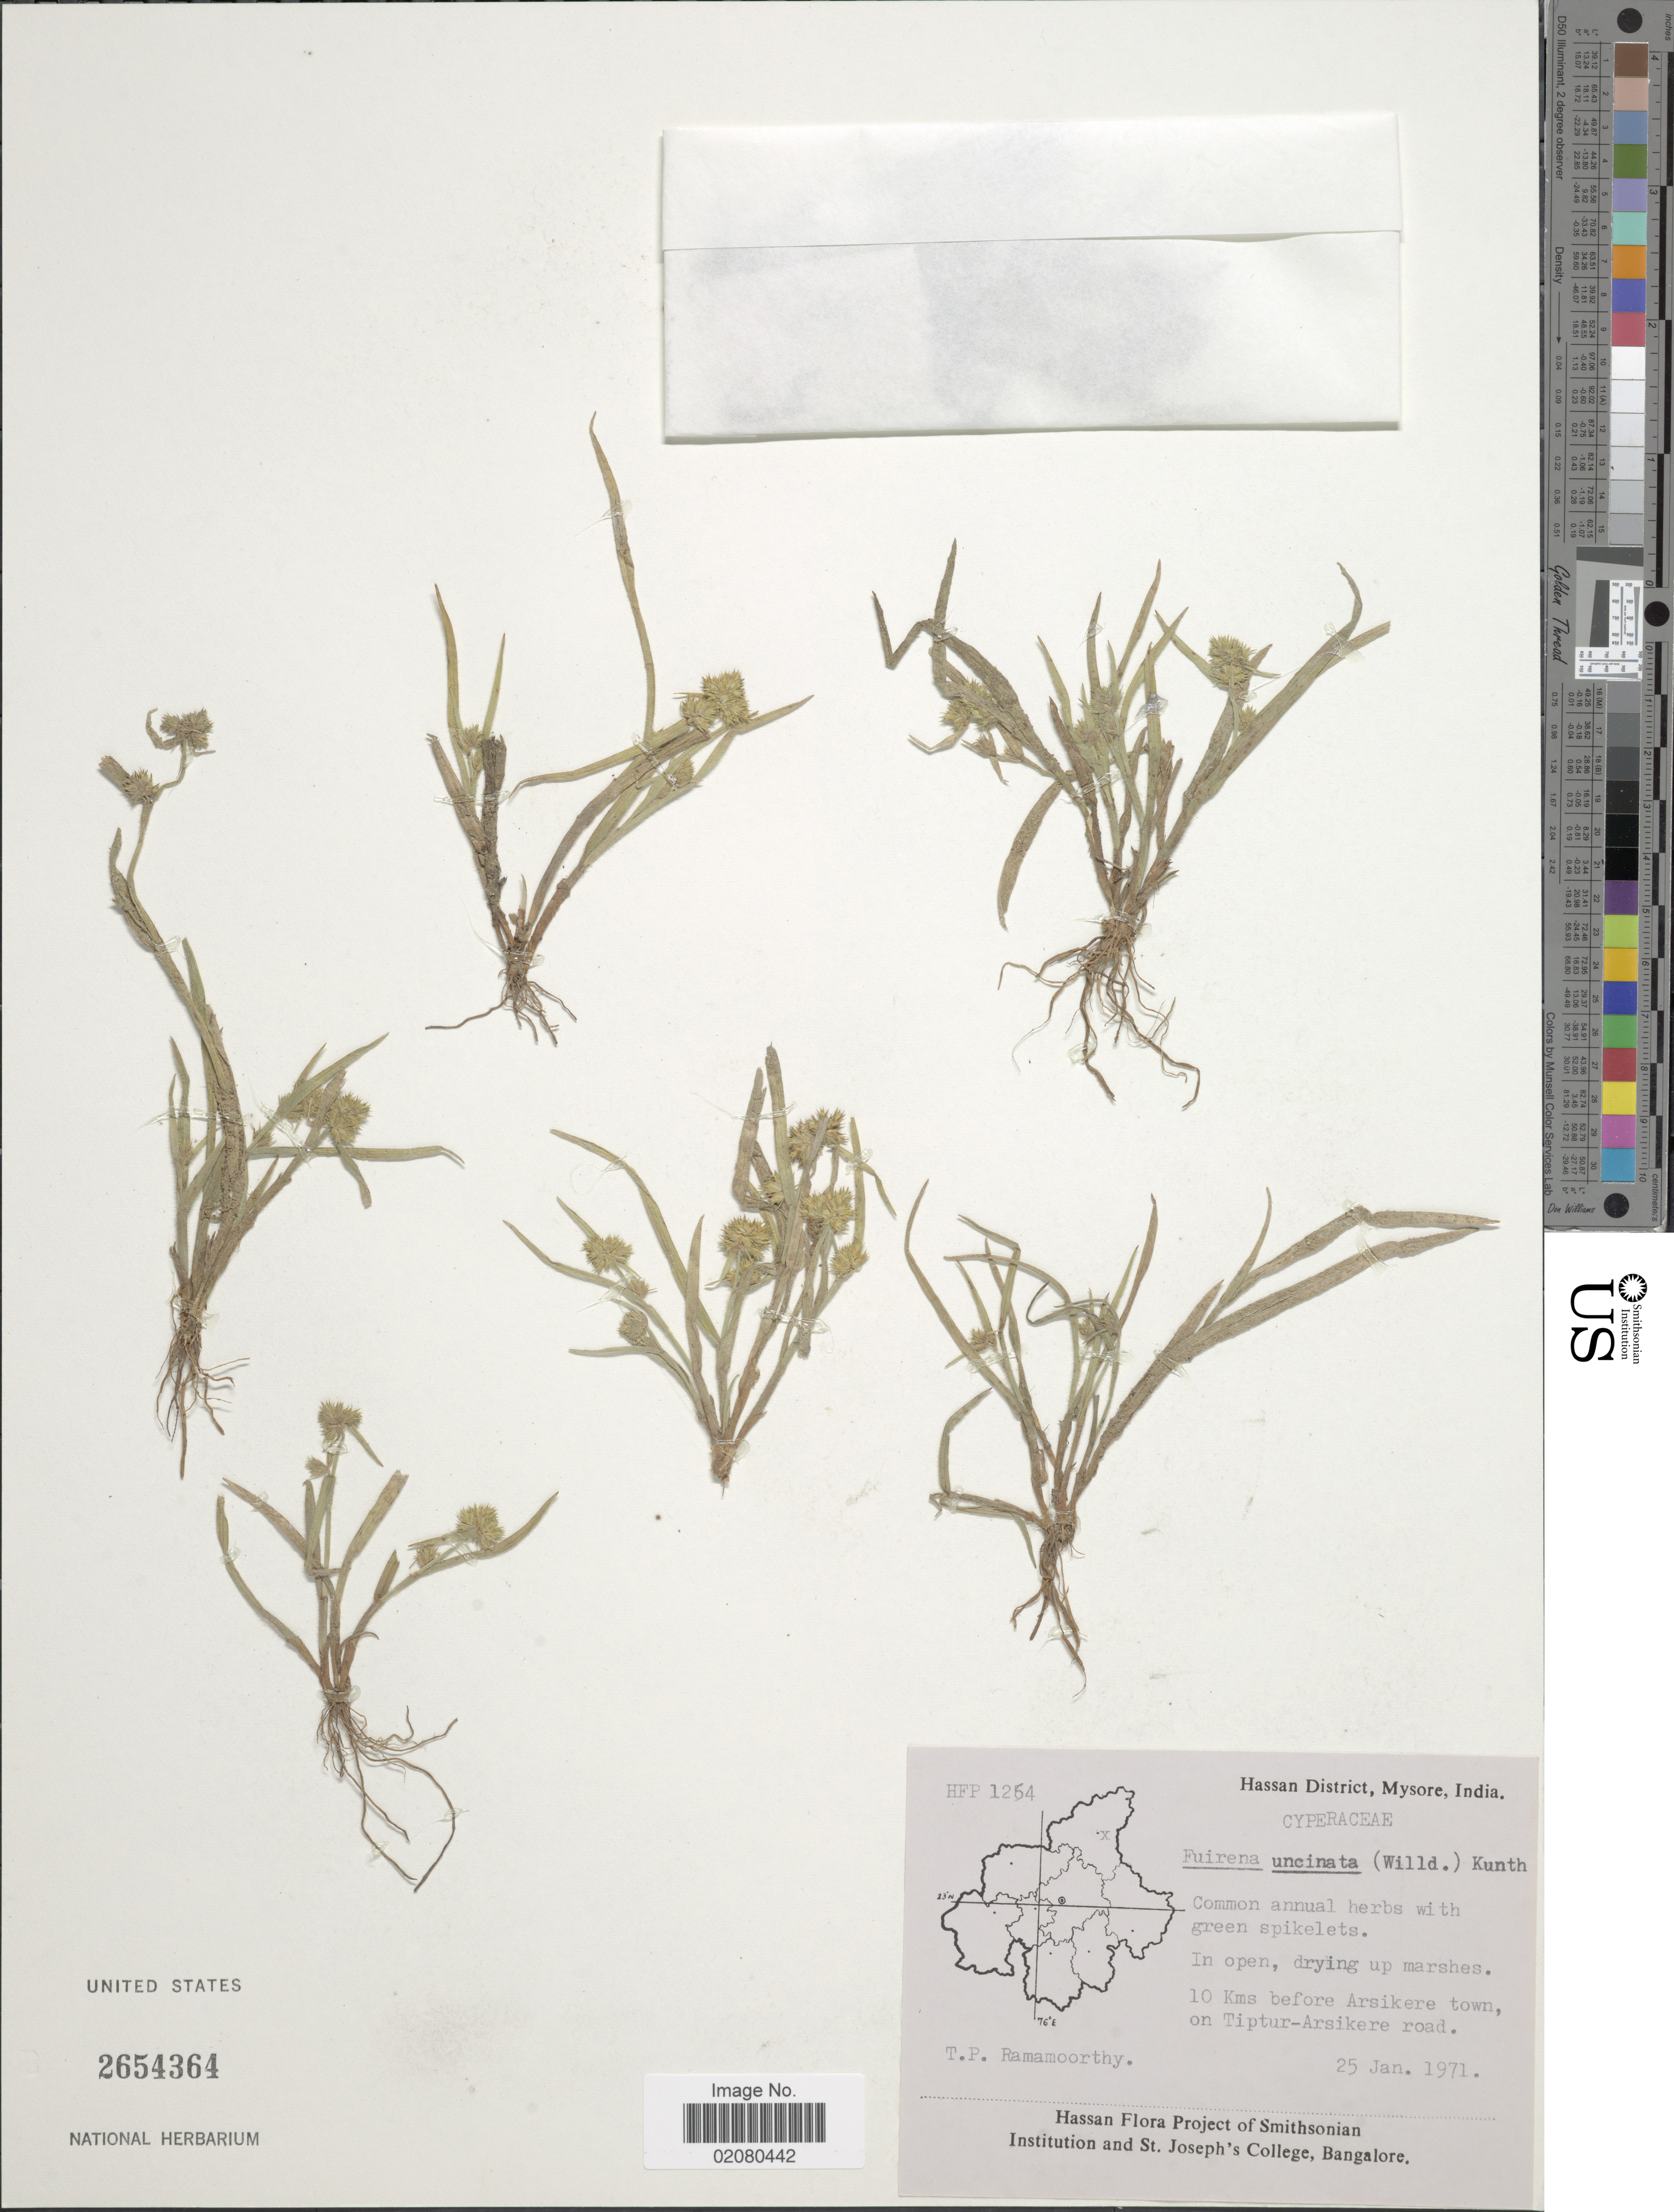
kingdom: Plantae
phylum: Tracheophyta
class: Liliopsida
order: Poales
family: Cyperaceae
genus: Fuirena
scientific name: Fuirena uncinata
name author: (Willd.) Kunth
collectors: T. P. Ramamoorthy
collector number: HFP 1264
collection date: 1971-01-25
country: India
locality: Hassan District, Mysore, India, 10 Kms before Arsikere town, on Tiptur-Arsikere road.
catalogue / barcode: US 2654364